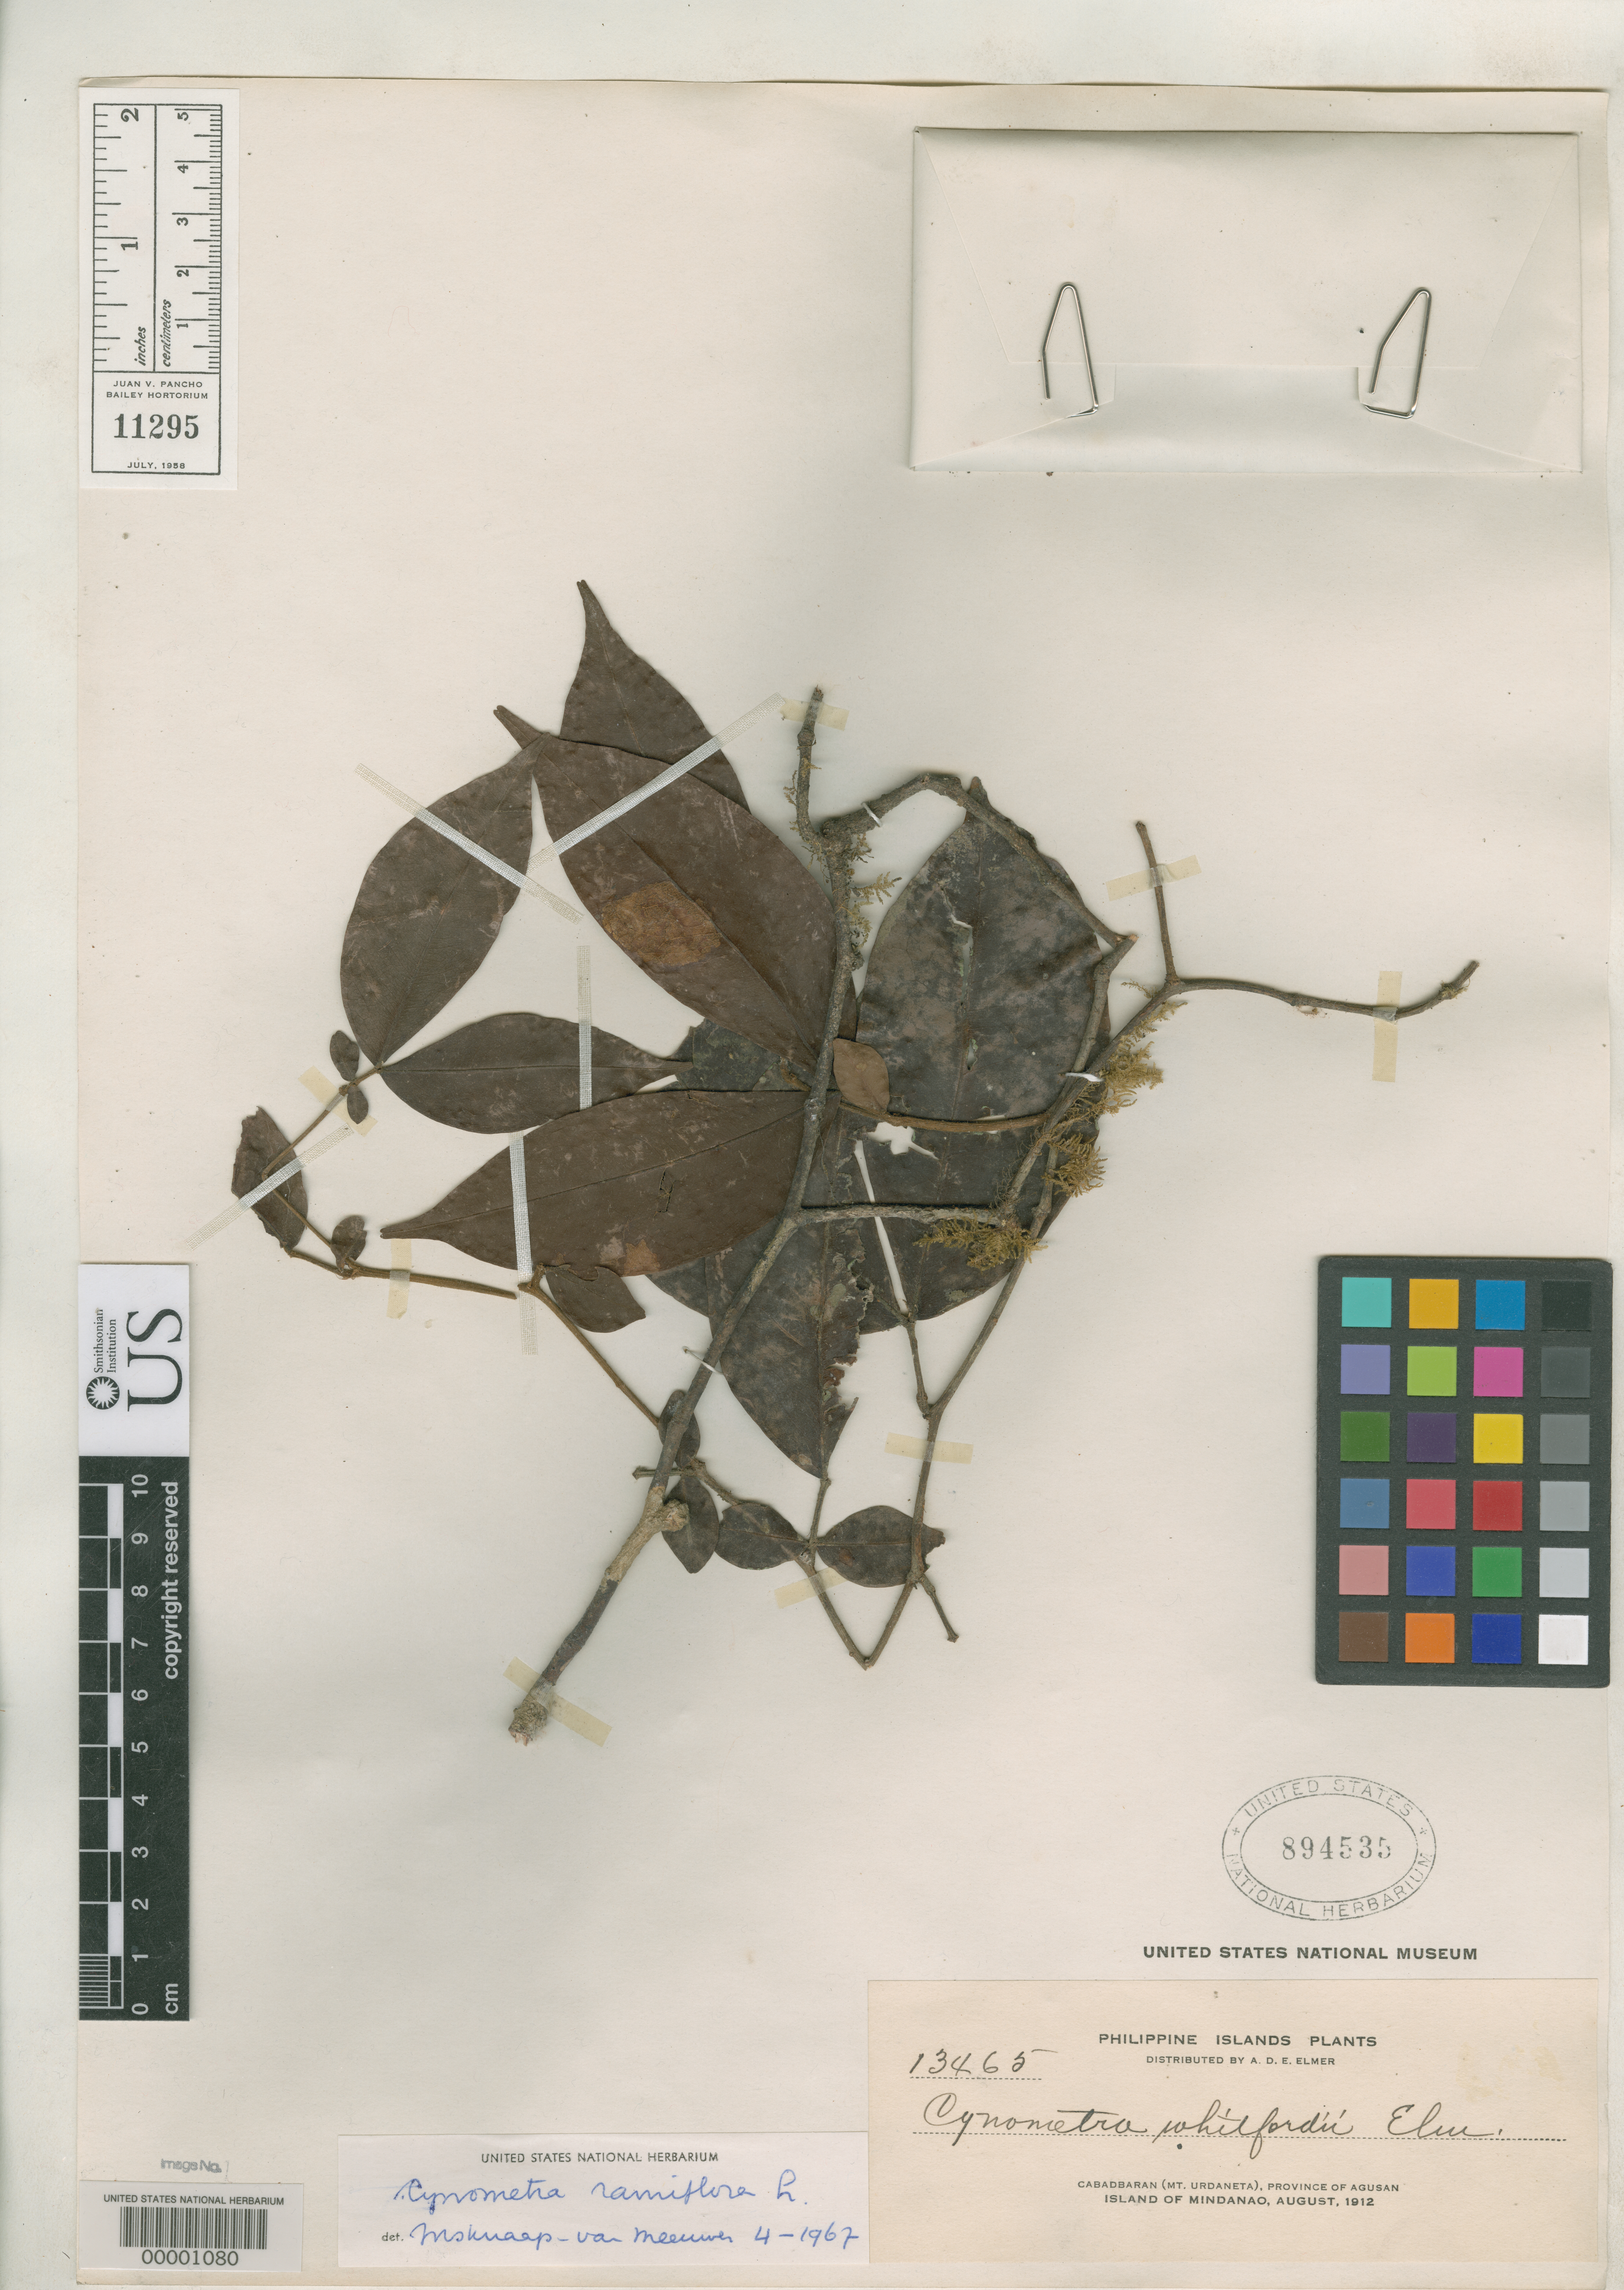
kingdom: Plantae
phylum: Tracheophyta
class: Magnoliopsida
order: Fabales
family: Fabaceae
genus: Cynometra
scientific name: Cynometra whitfordii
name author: Elmer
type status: Isotype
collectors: A. D. E. Elmer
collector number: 13465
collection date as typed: Aug 1912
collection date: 1912-08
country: Philippines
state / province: Caraga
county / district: Agusan del Norte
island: Mindanao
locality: Cabadbaran (Mt. Urdaneta), Province of Agusan, Island of Mindanao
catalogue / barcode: US 894535